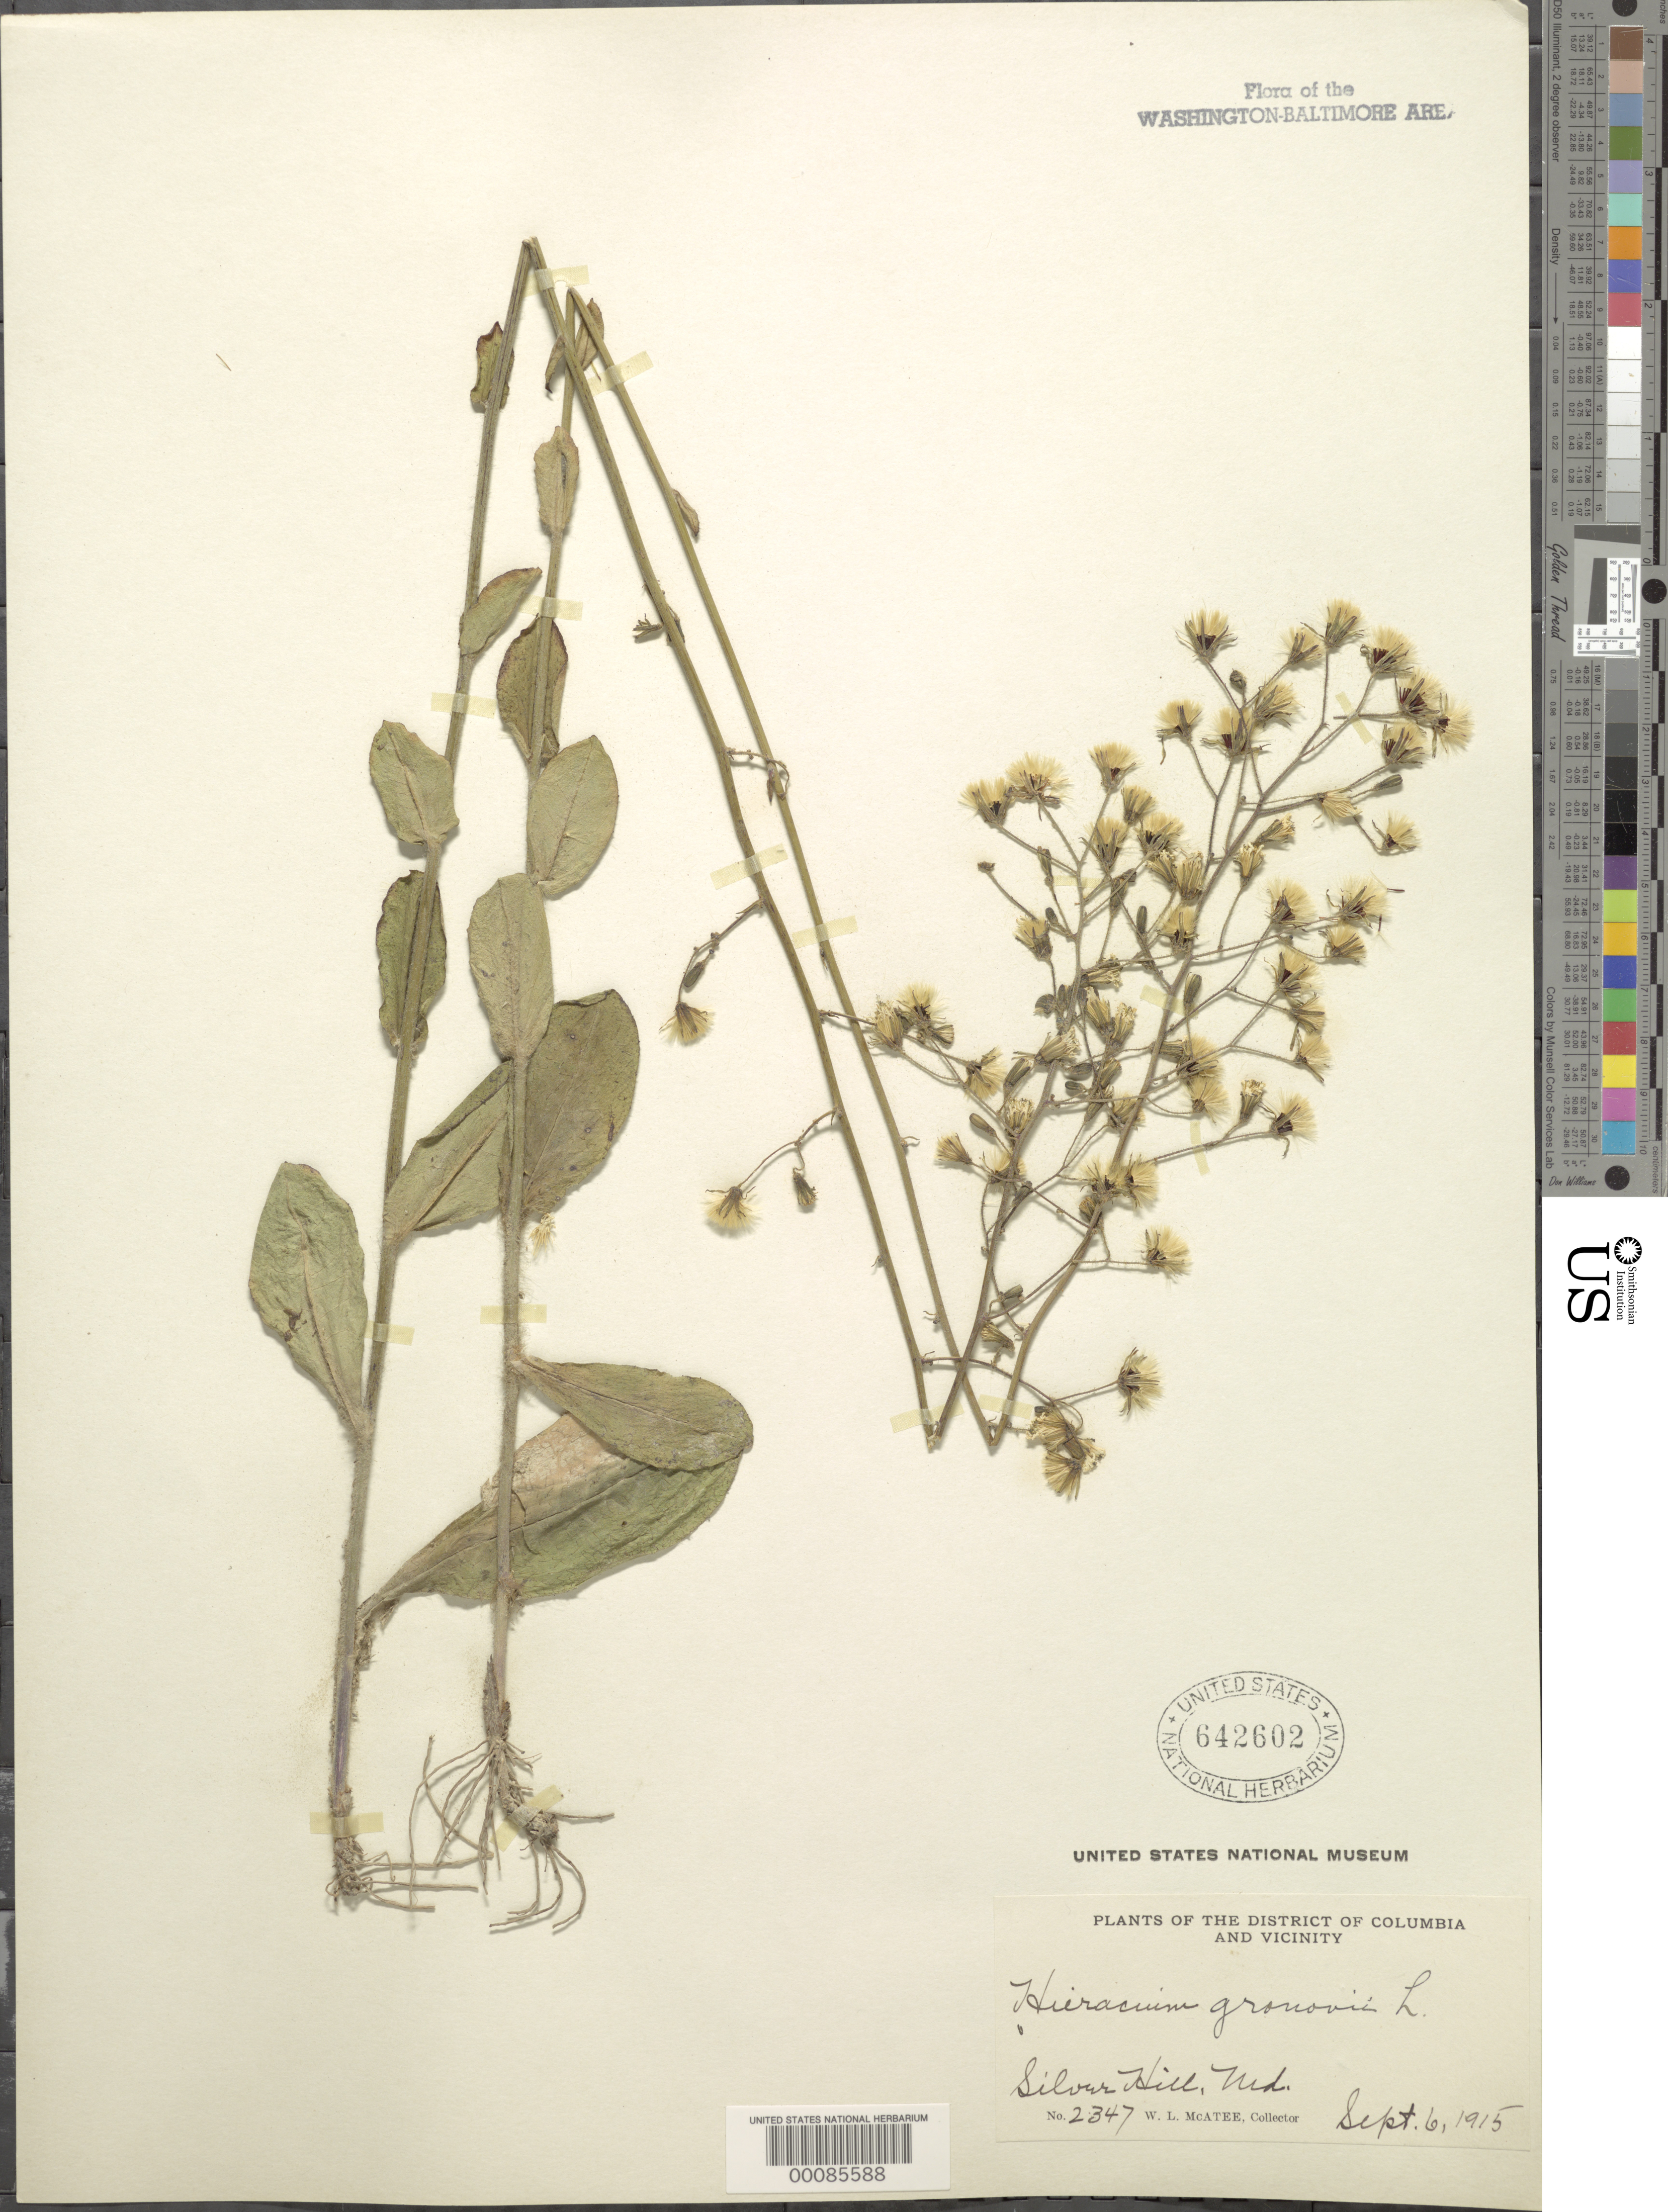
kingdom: Plantae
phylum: Tracheophyta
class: Magnoliopsida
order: Asterales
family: Asteraceae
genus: Hieracium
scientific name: Hieracium gronovii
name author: L.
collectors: W. McAtee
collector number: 2347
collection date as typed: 06 Sep 1915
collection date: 1915-09-06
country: United States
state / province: Maryland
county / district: Prince George's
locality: Silver Hill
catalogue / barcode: US 642602